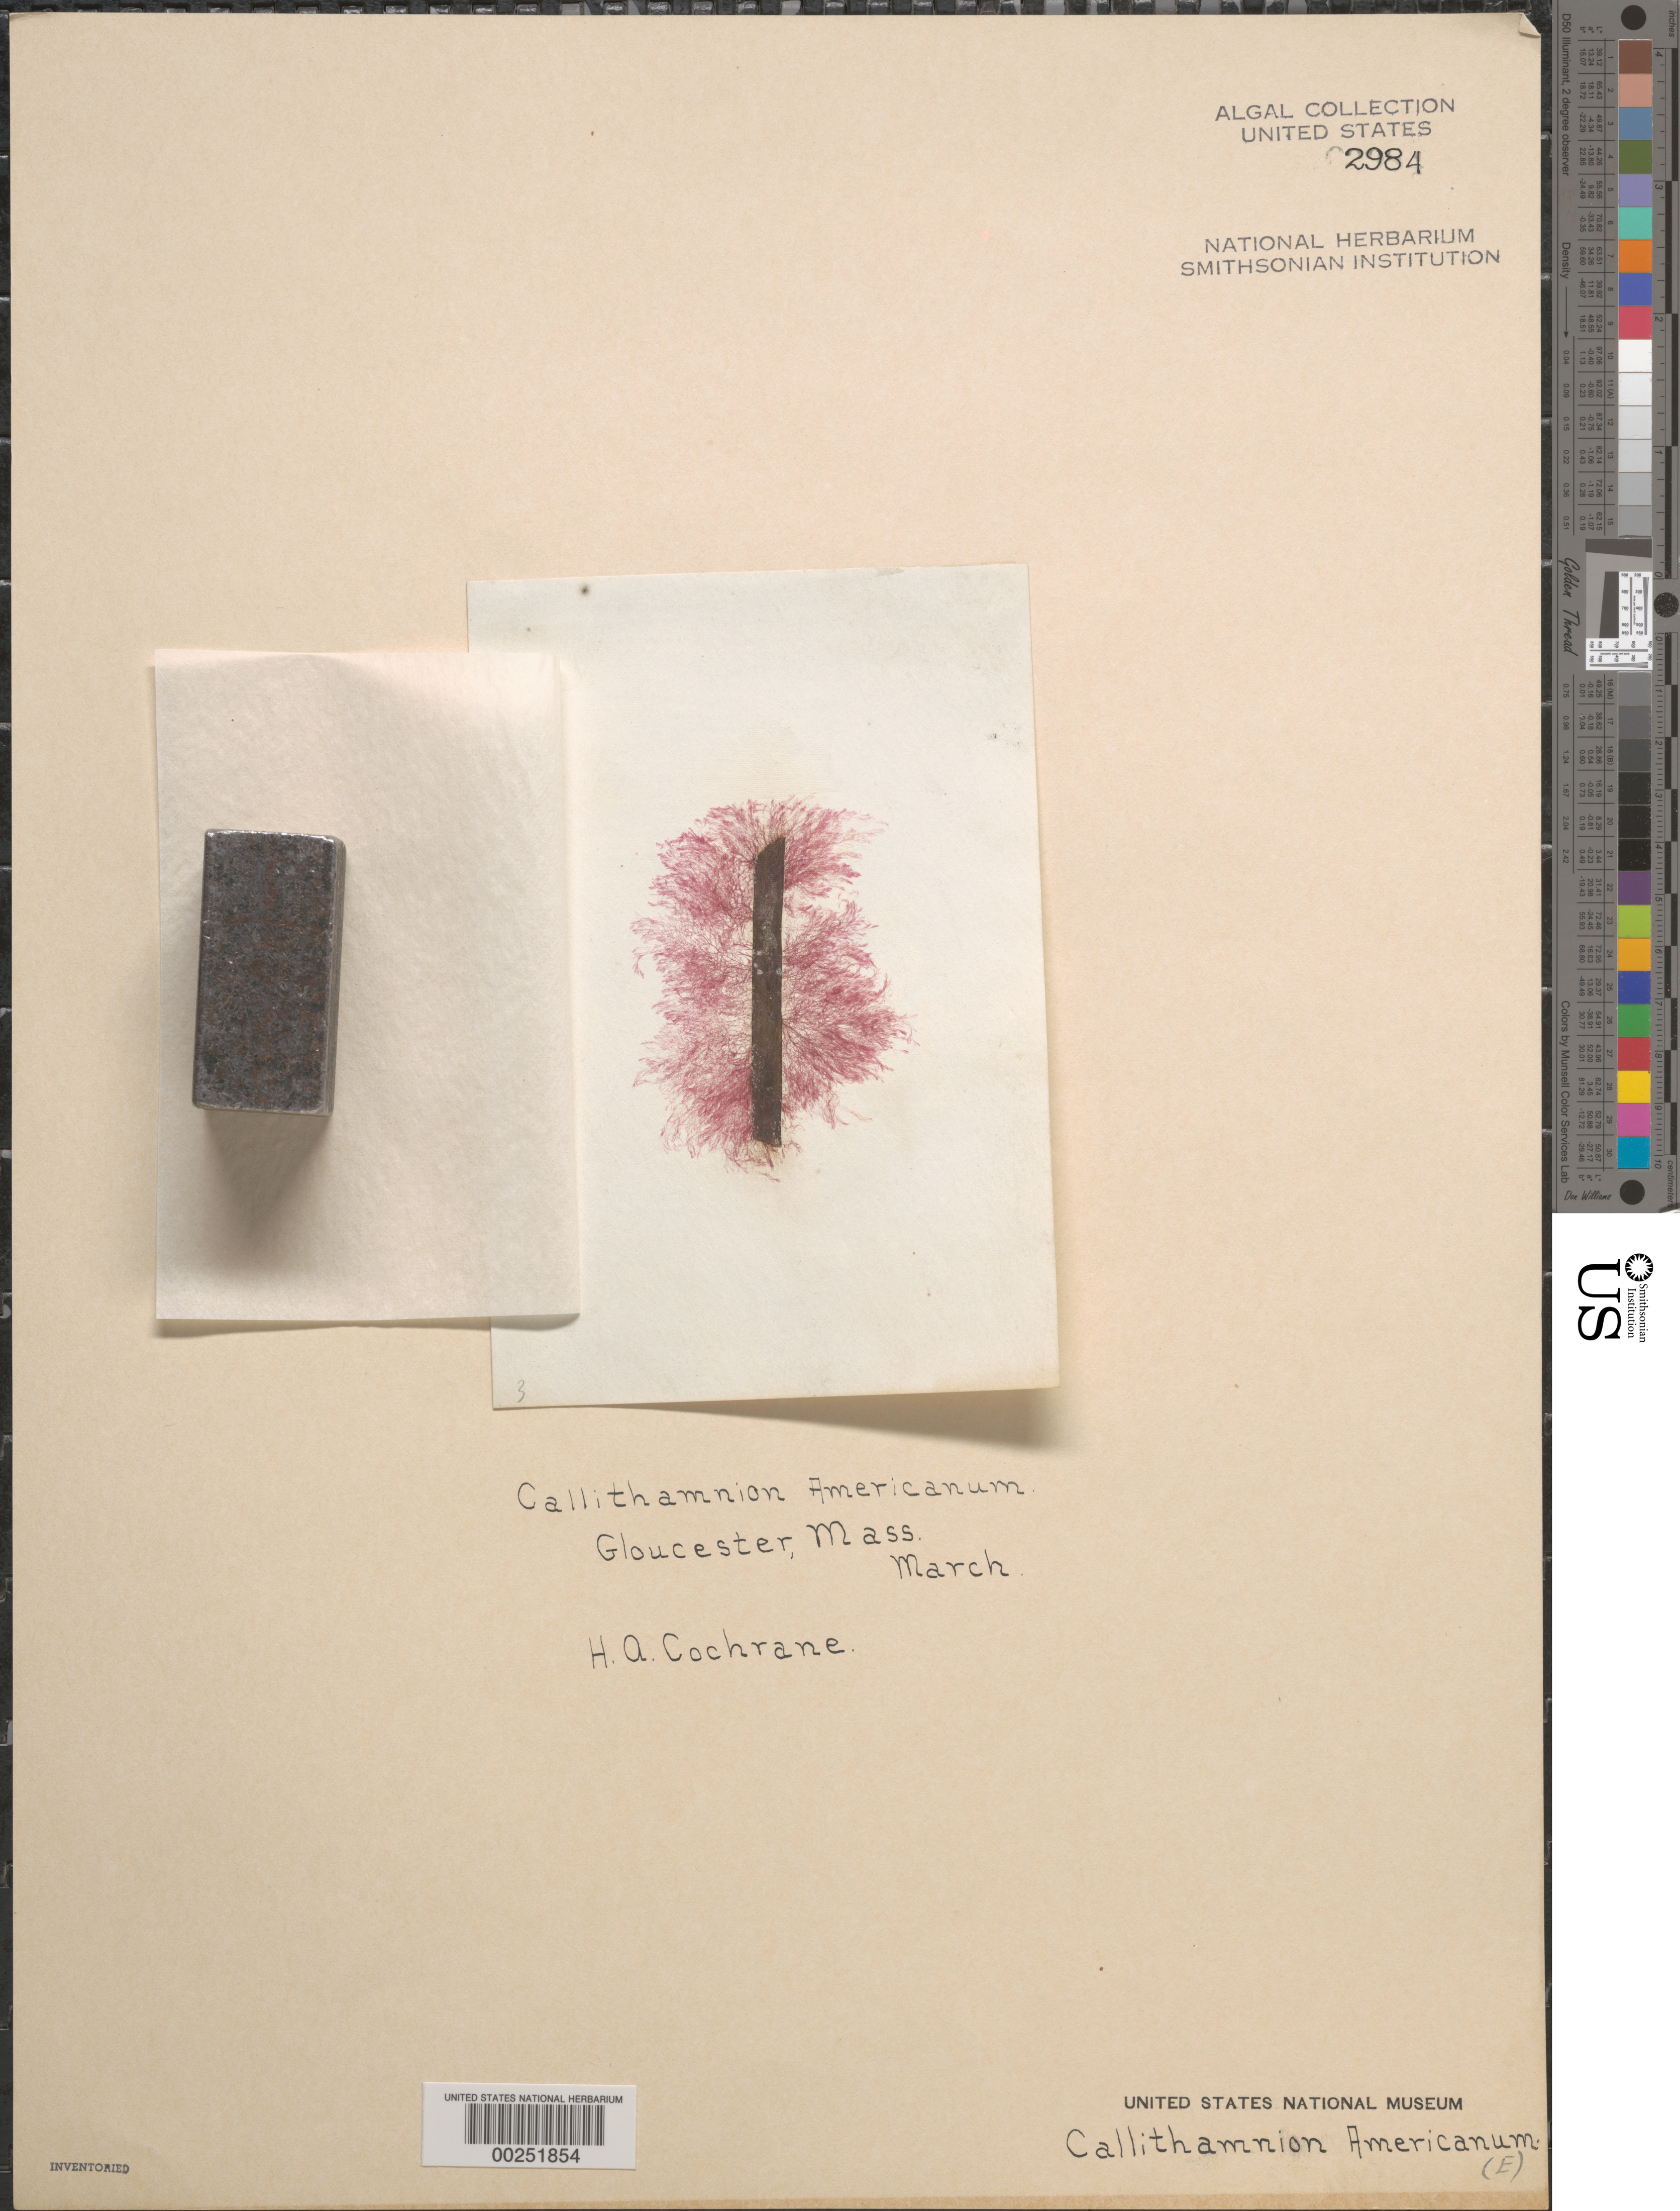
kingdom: Plantae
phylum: Rhodophyta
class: Florideophyceae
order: Ceramiales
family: Ceramiaceae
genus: Scagelia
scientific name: Scagelia americana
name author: (Harv.) A. Athanasiadis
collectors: H. Cochrane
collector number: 3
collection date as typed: Mar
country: United States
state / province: Massachusetts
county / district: Essex County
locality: Gloucester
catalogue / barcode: US 2984